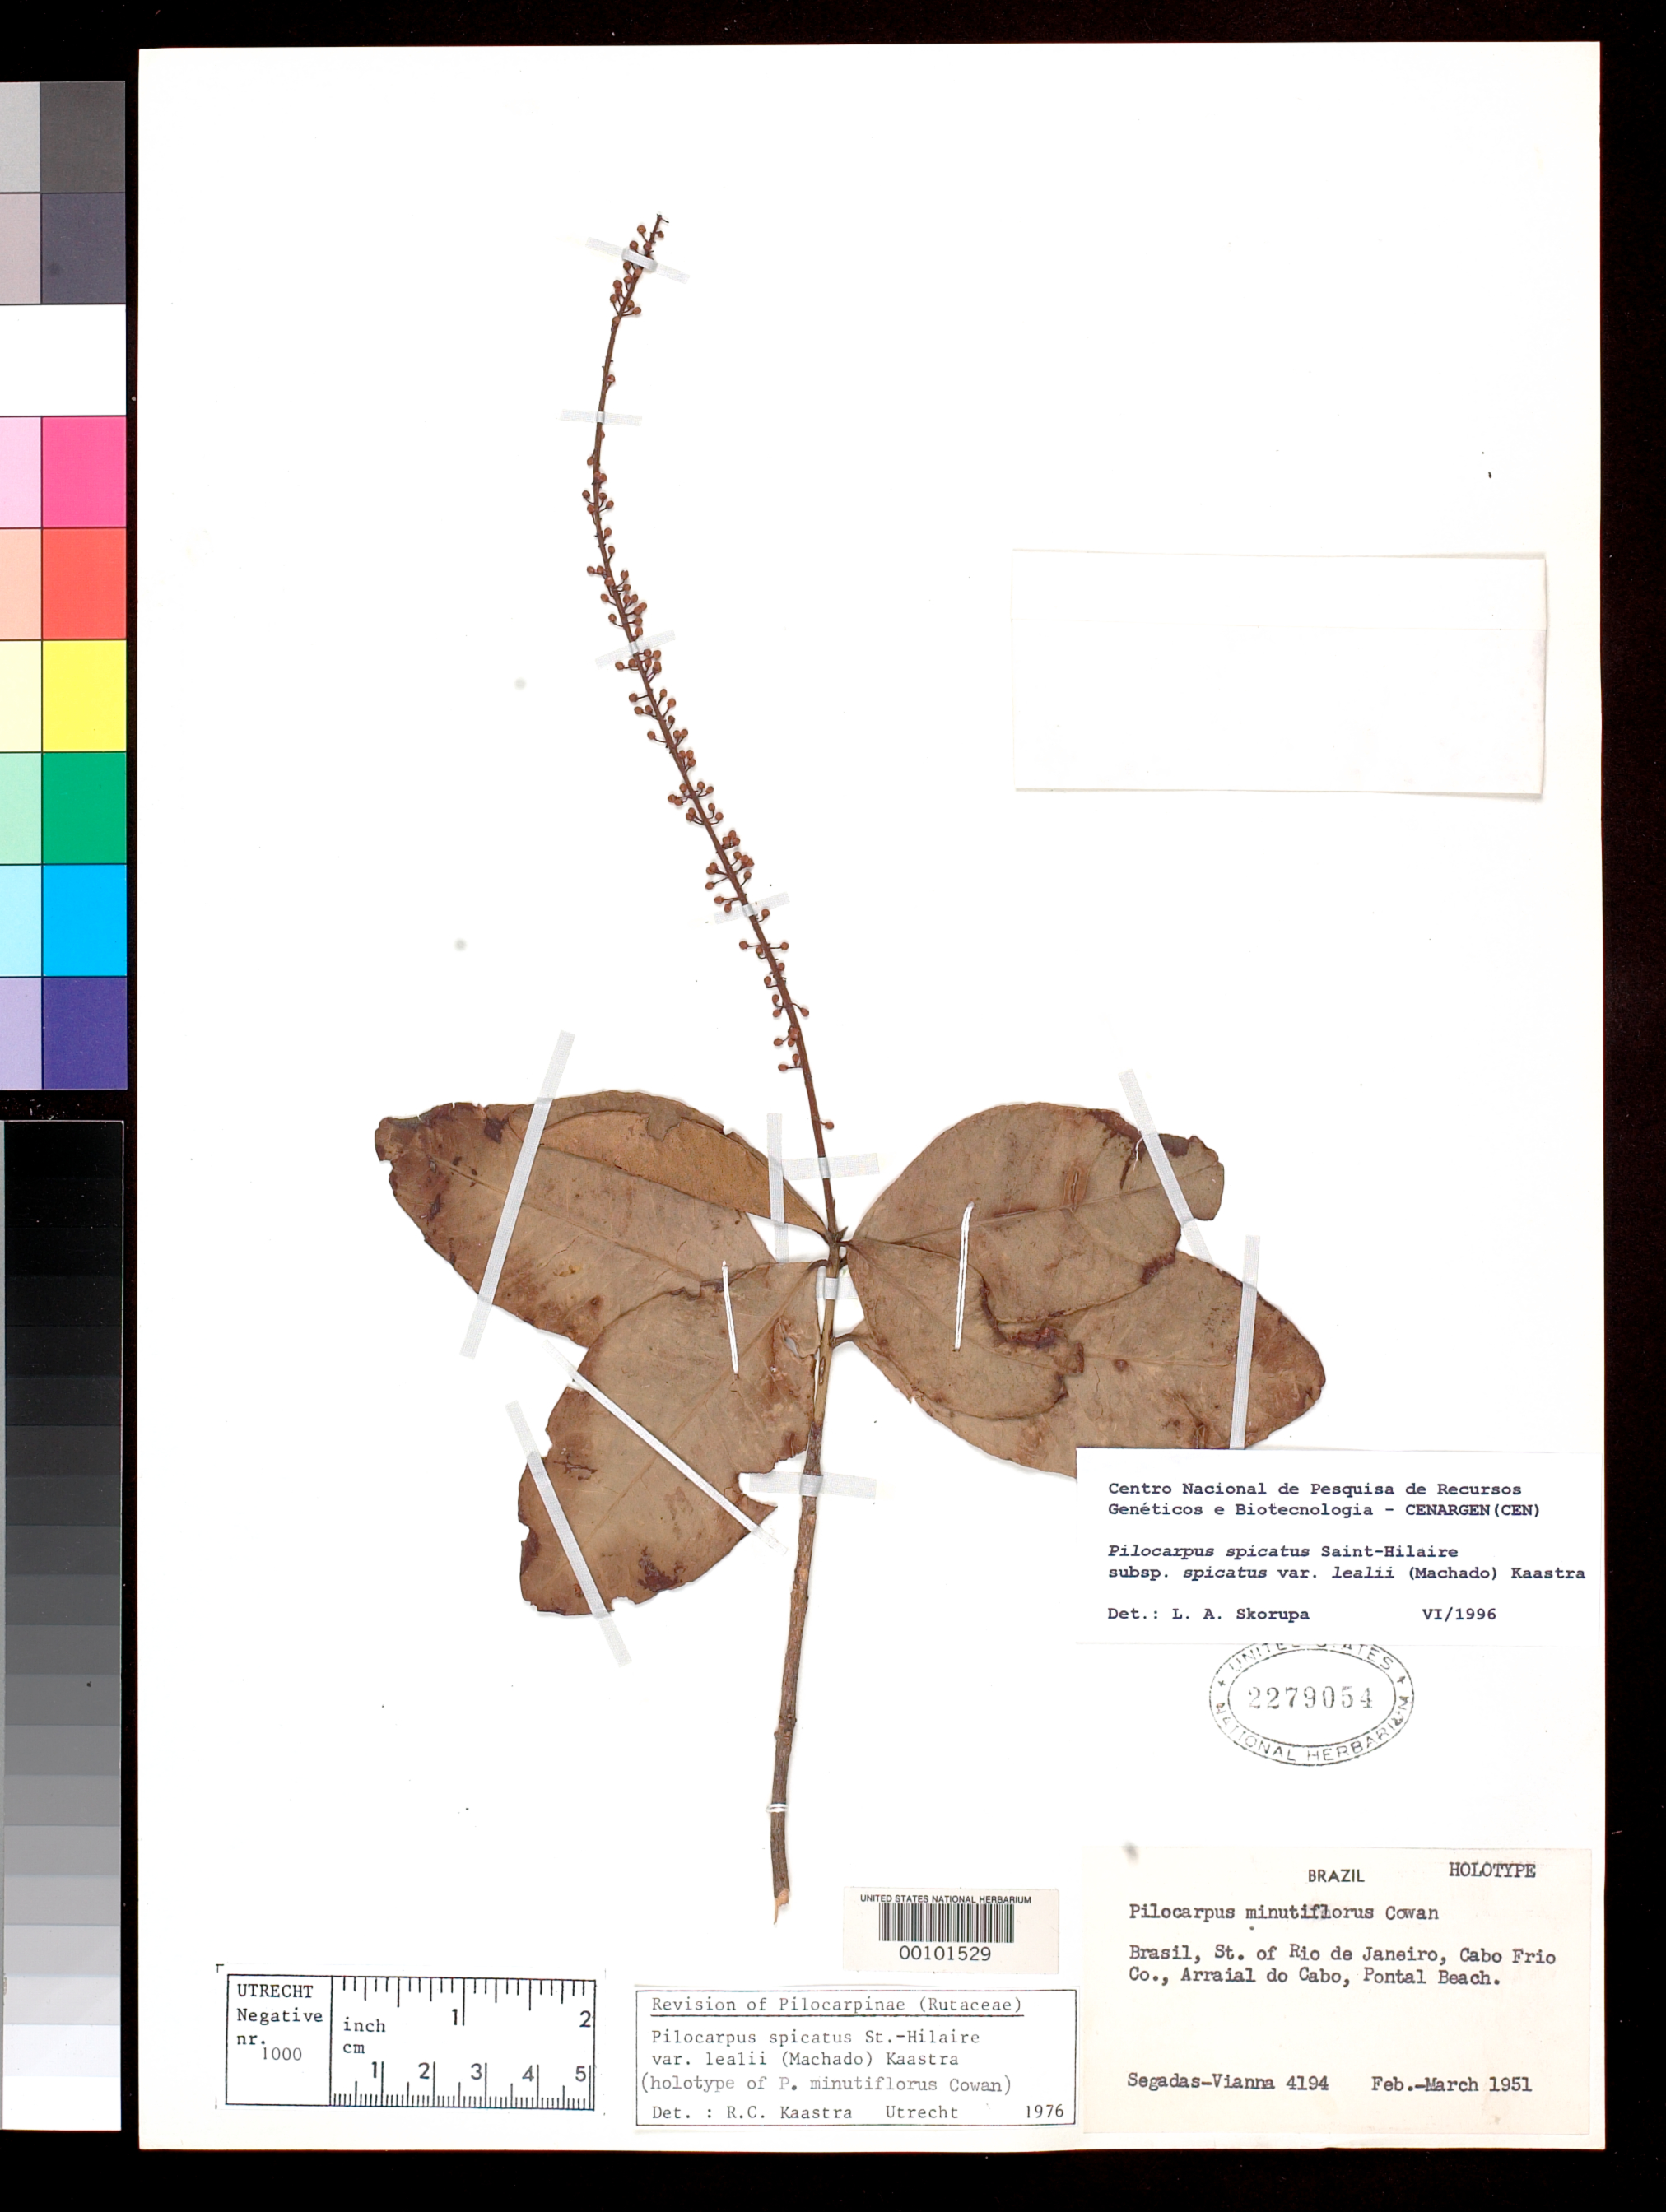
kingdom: Plantae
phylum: Tracheophyta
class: Magnoliopsida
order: Sapindales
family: Rutaceae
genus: Pilocarpus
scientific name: Pilocarpus minutiflorus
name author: R.S. Cowan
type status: Holotype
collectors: F. Segadas-Vianna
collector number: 4194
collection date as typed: Feb 1951 to -- Mar 1951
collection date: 1951-02/1951-03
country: Brazil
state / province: Rio de Janeiro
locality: Cabofrio Co., Arraial do Cabo, Pontal Beach.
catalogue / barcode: US 2279054